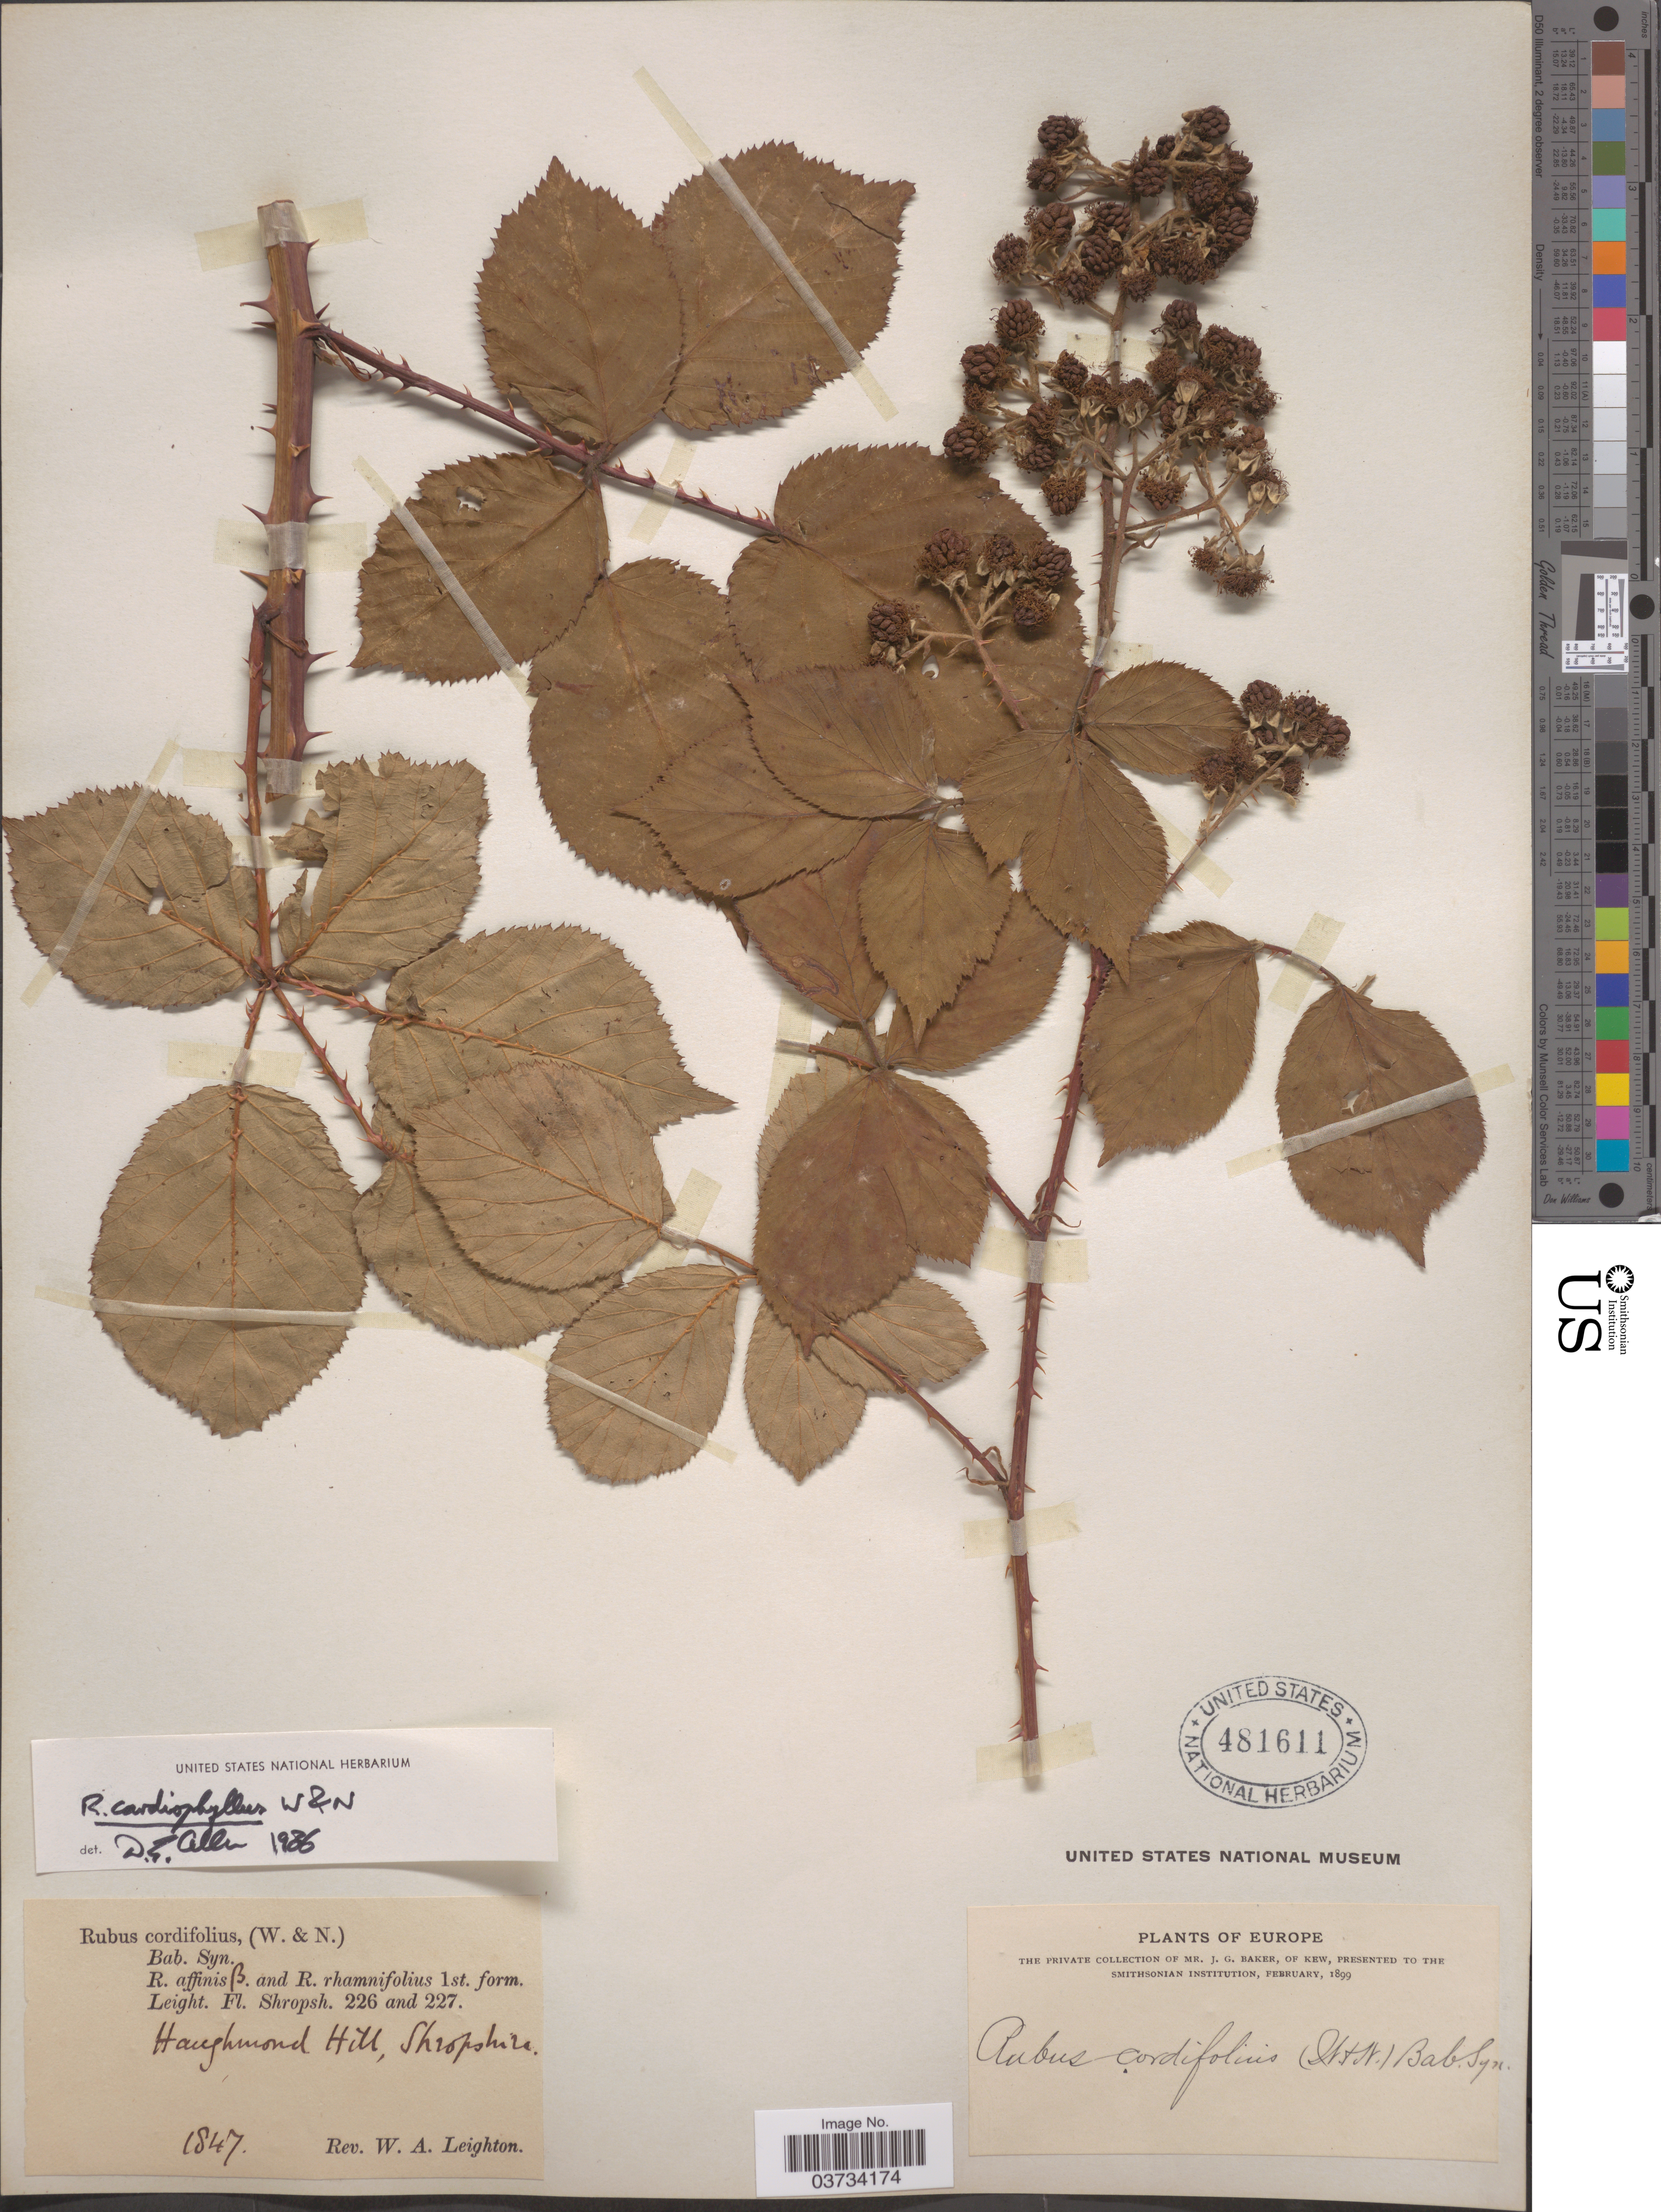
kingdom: Plantae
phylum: Tracheophyta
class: Magnoliopsida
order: Rosales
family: Rosaceae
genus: Rubus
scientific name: Rubus cardiophyllus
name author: Lefèvre & P.J. Müll.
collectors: W. Leighton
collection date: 1847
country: United Kingdom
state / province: England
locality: Haughmond Hill, Shropshire. Europe.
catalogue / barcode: US 481611